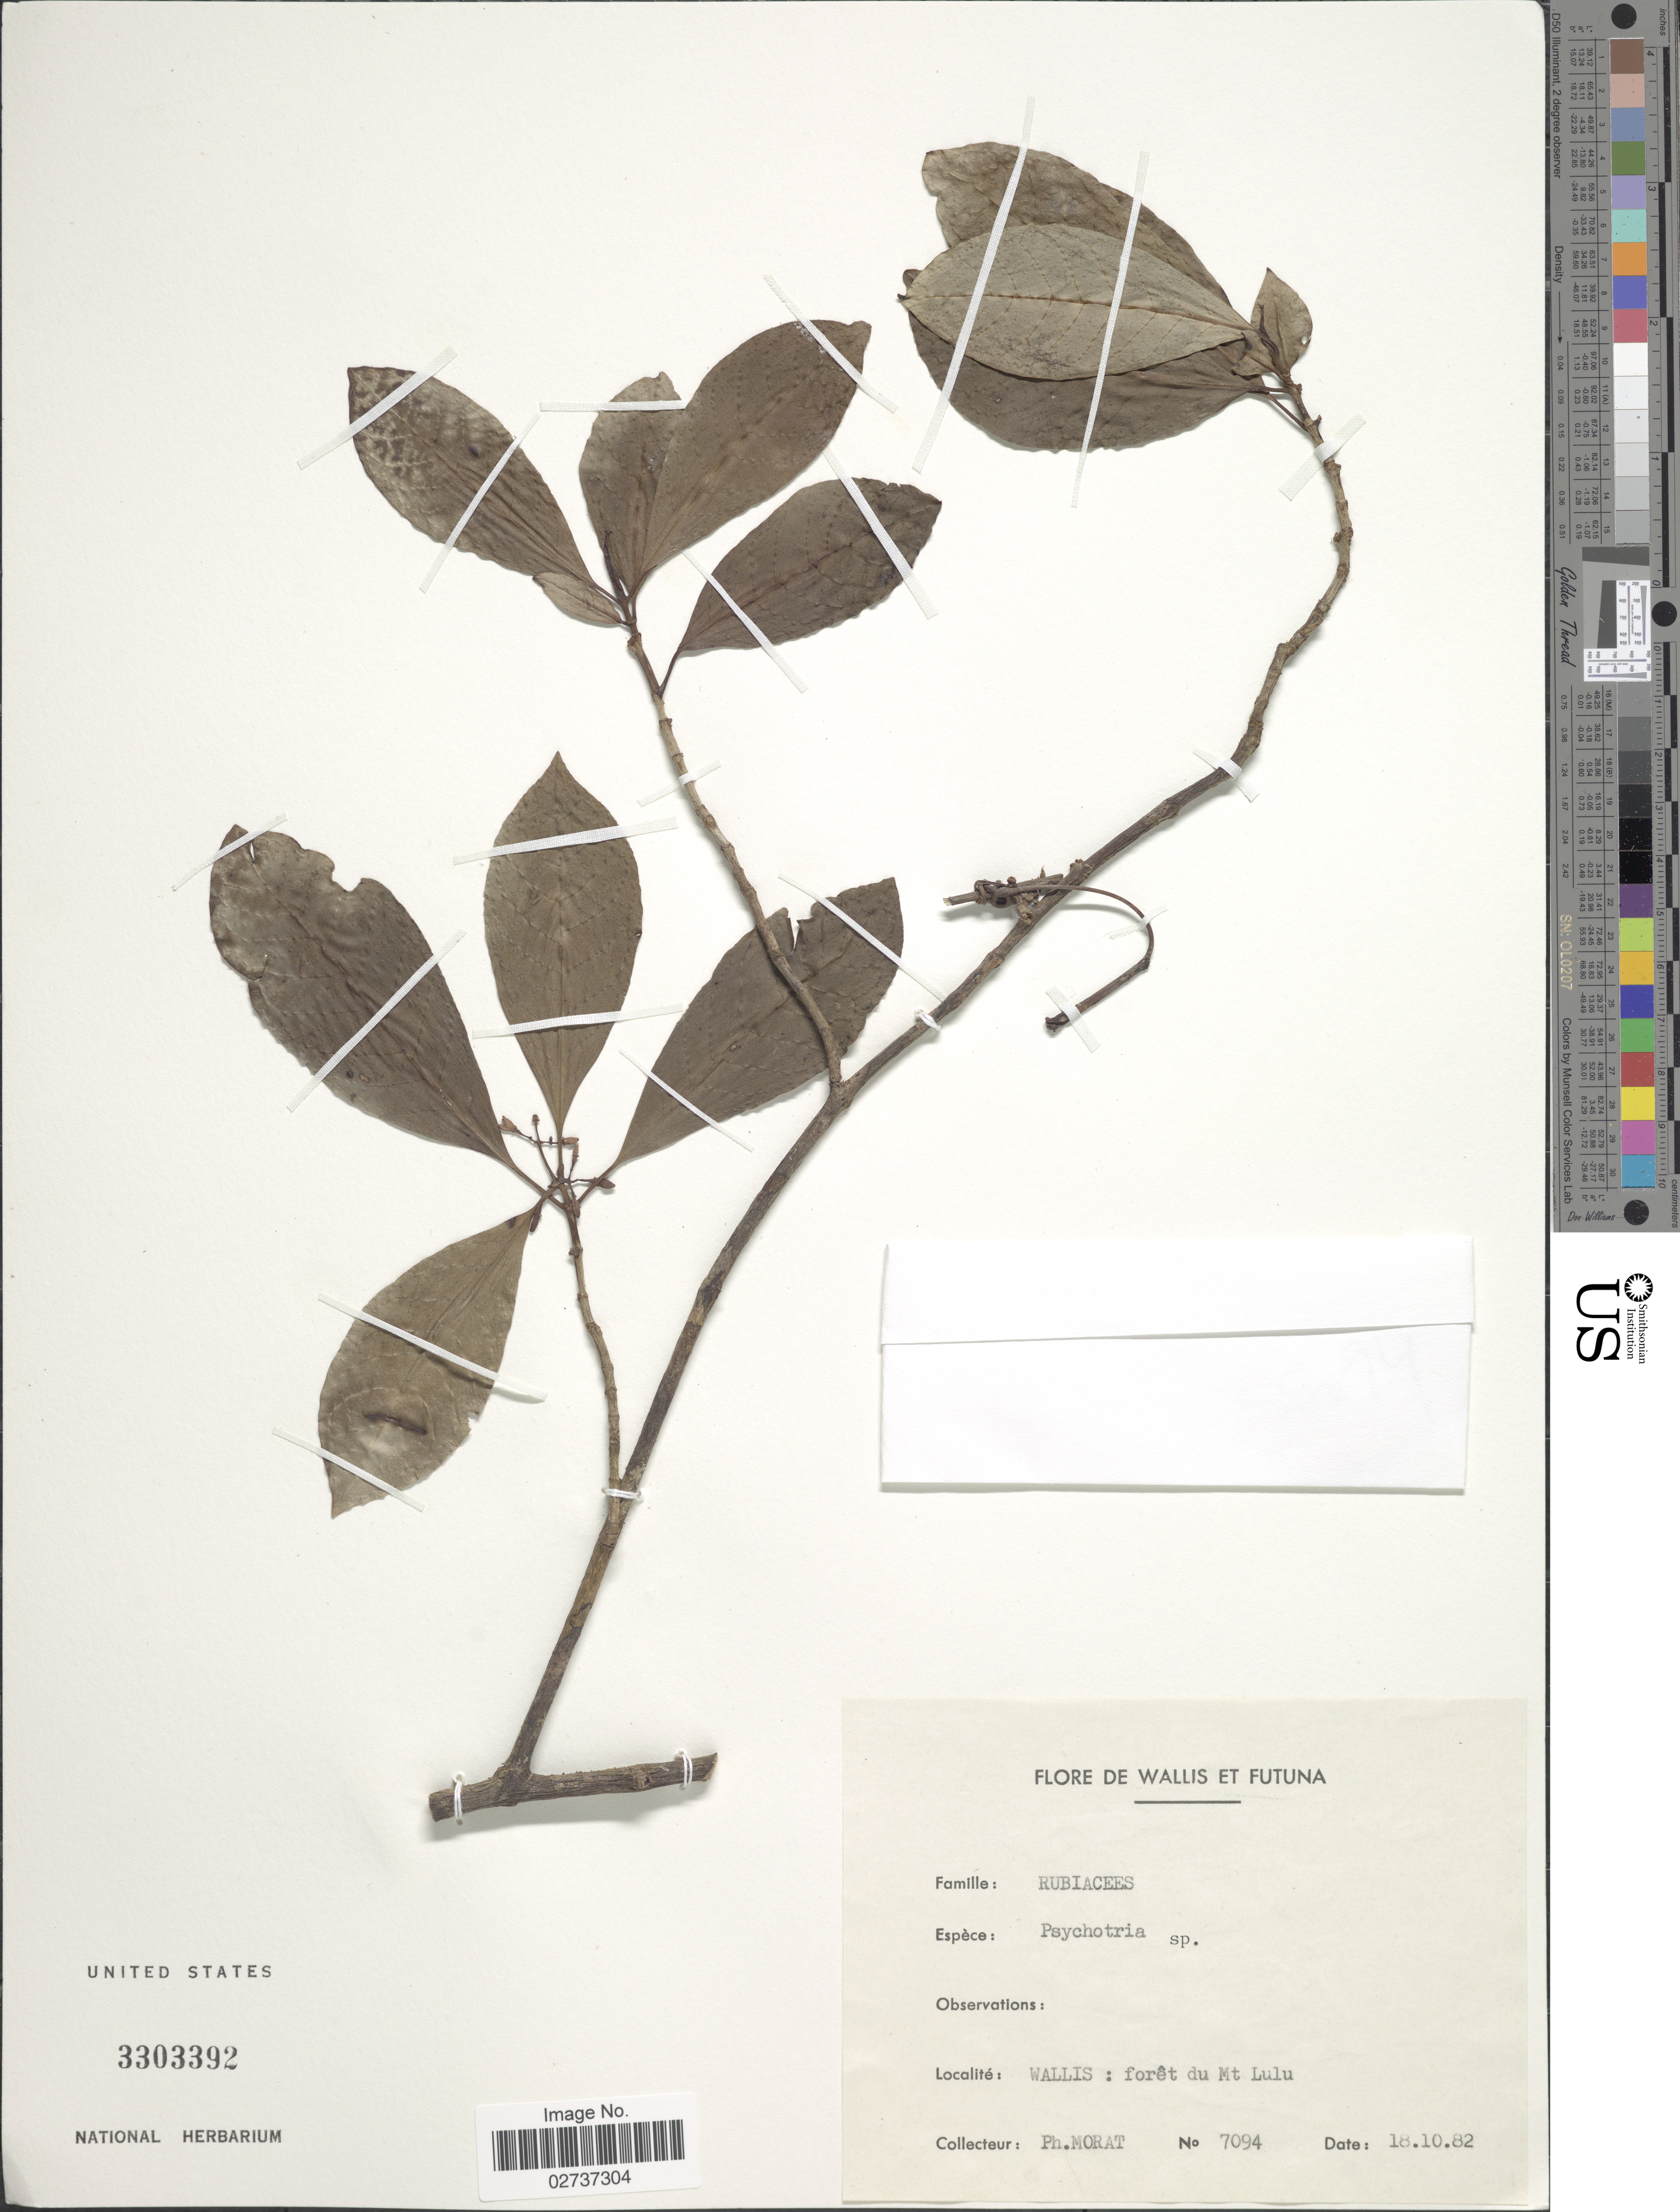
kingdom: Plantae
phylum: Tracheophyta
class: Magnoliopsida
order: Gentianales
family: Rubiaceae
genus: Psychotria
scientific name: Psychotria sp.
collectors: P. Morat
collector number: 7094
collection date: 1982-10-18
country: Wallis and Futuna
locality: Wallis et Futuna. Wallis: foret du Mt. Lulu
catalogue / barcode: US 3303392